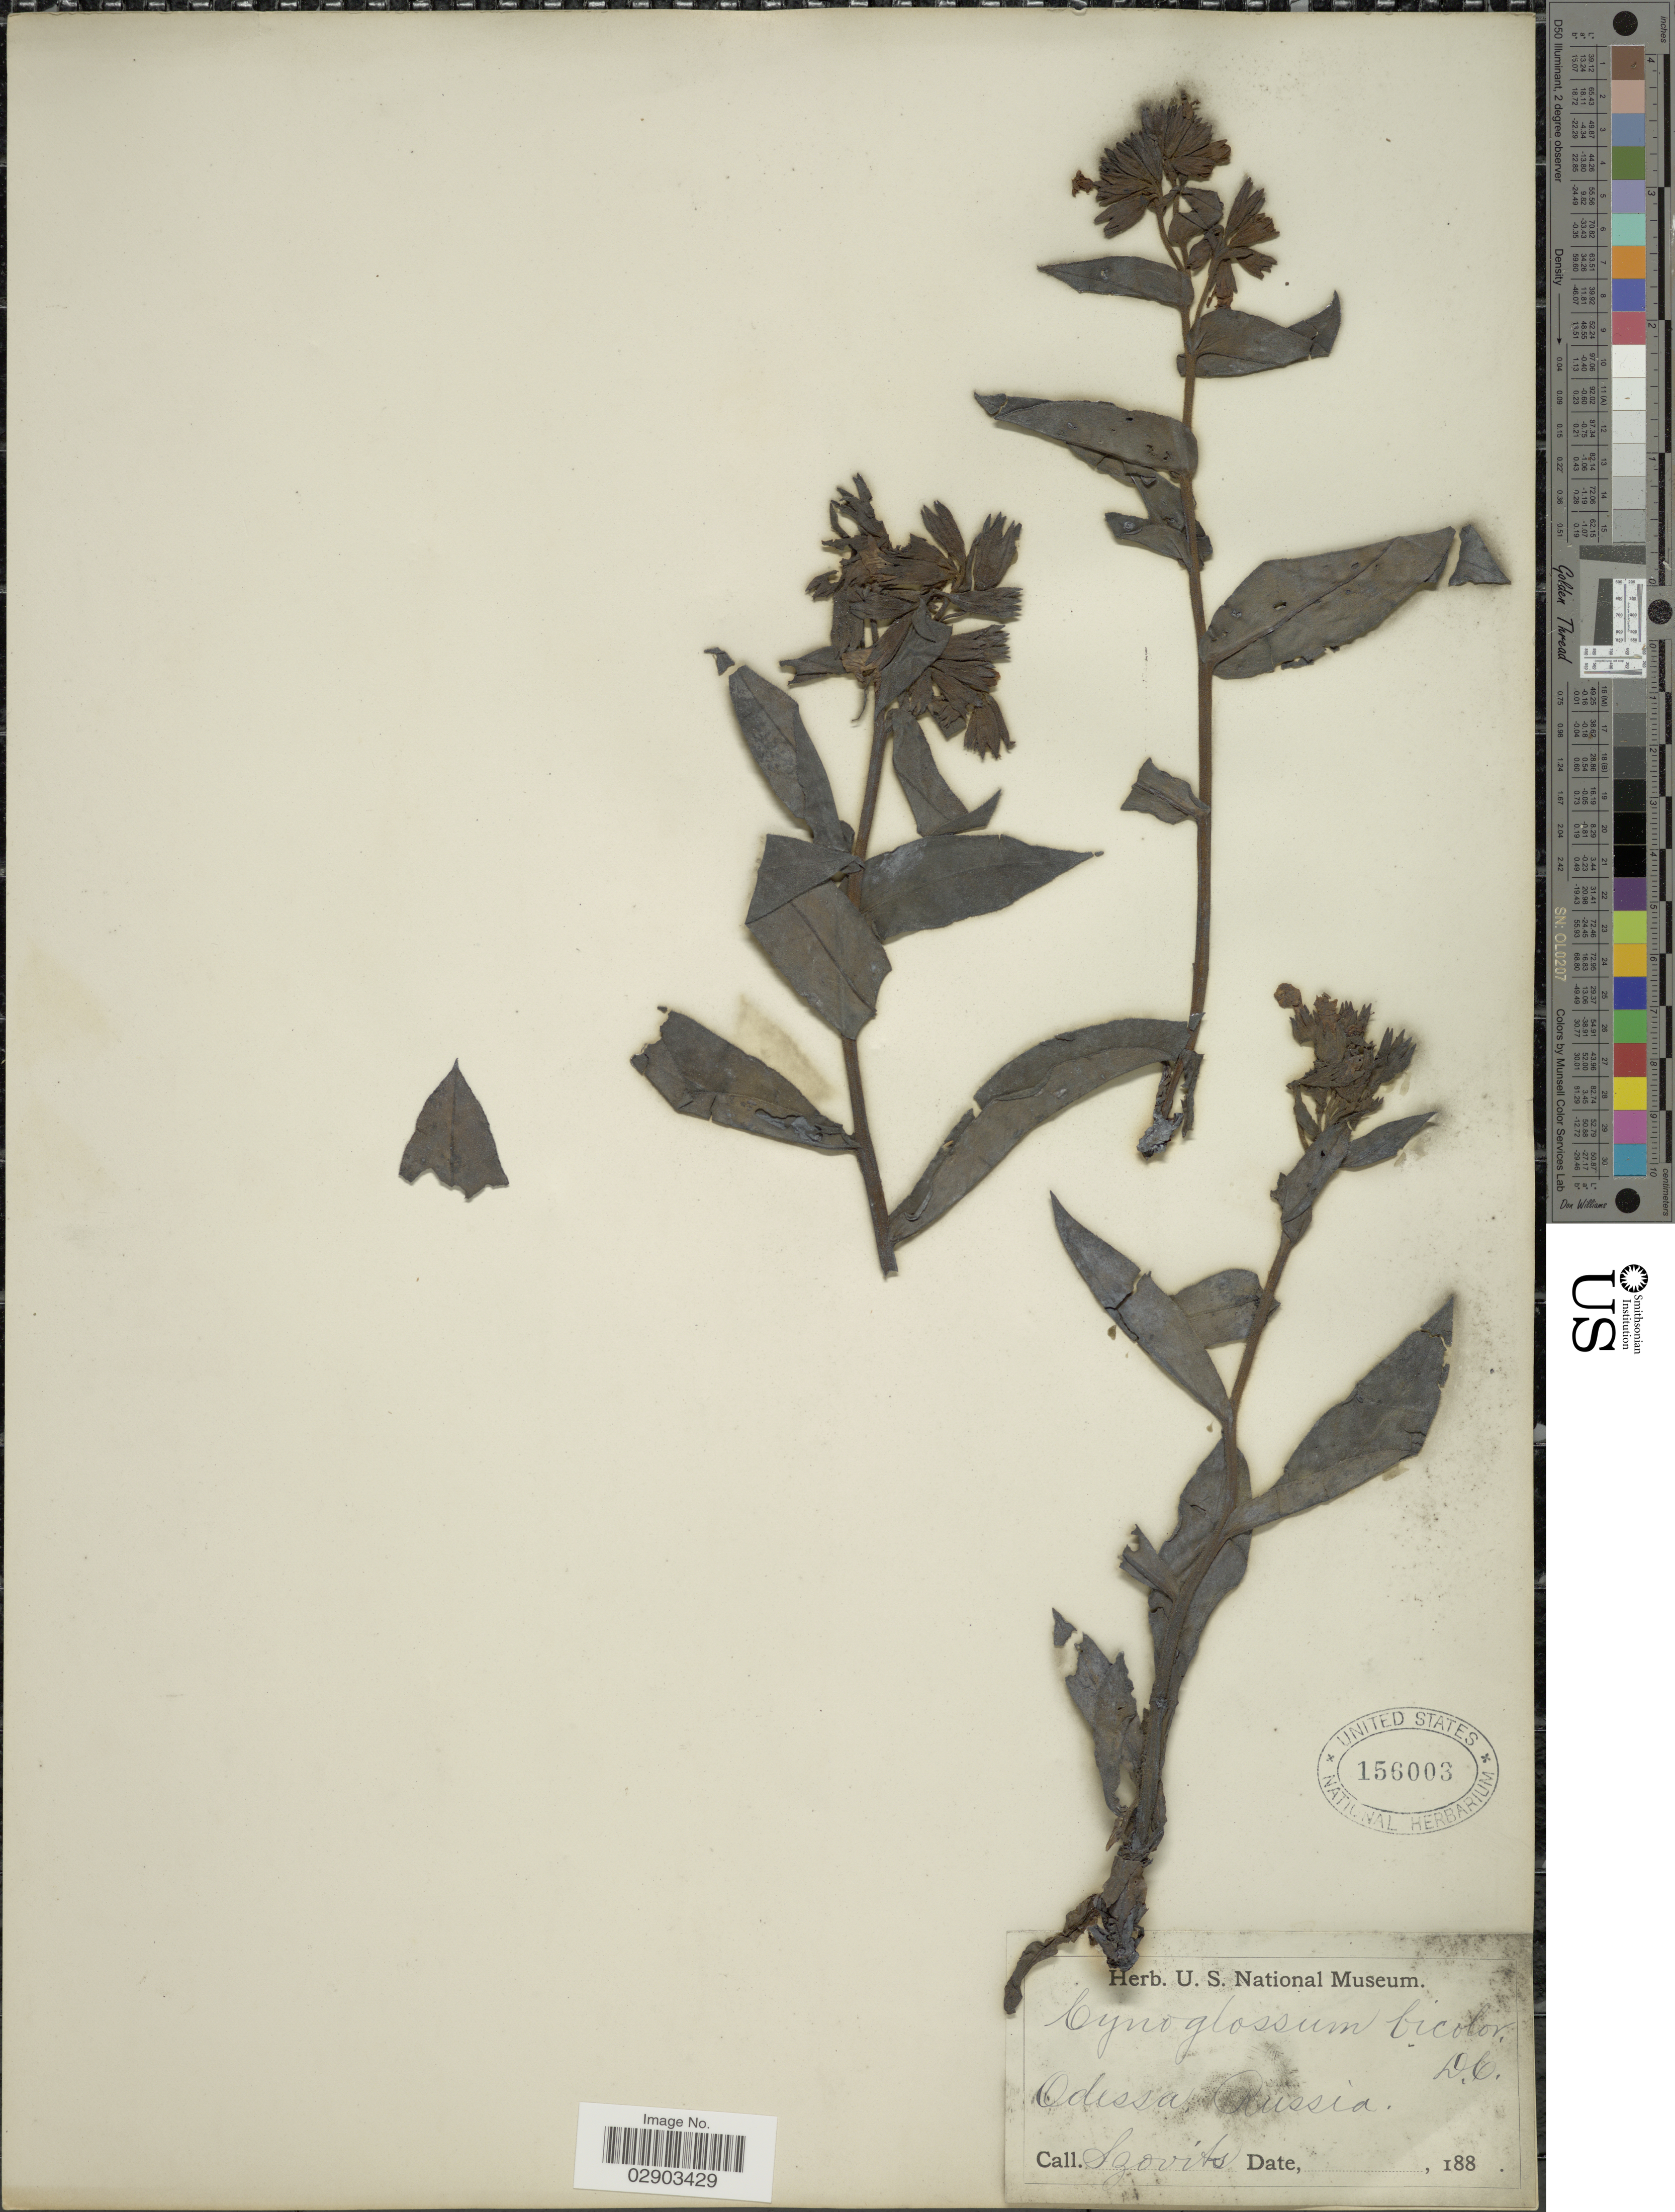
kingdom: Plantae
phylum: Tracheophyta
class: Magnoliopsida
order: Boraginales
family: Boraginaceae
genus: Cynoglossum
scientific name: Cynoglossum x bicolor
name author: Willd.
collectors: Szovits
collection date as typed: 188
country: Ukraine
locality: Odessa, Russia.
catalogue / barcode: US 156003